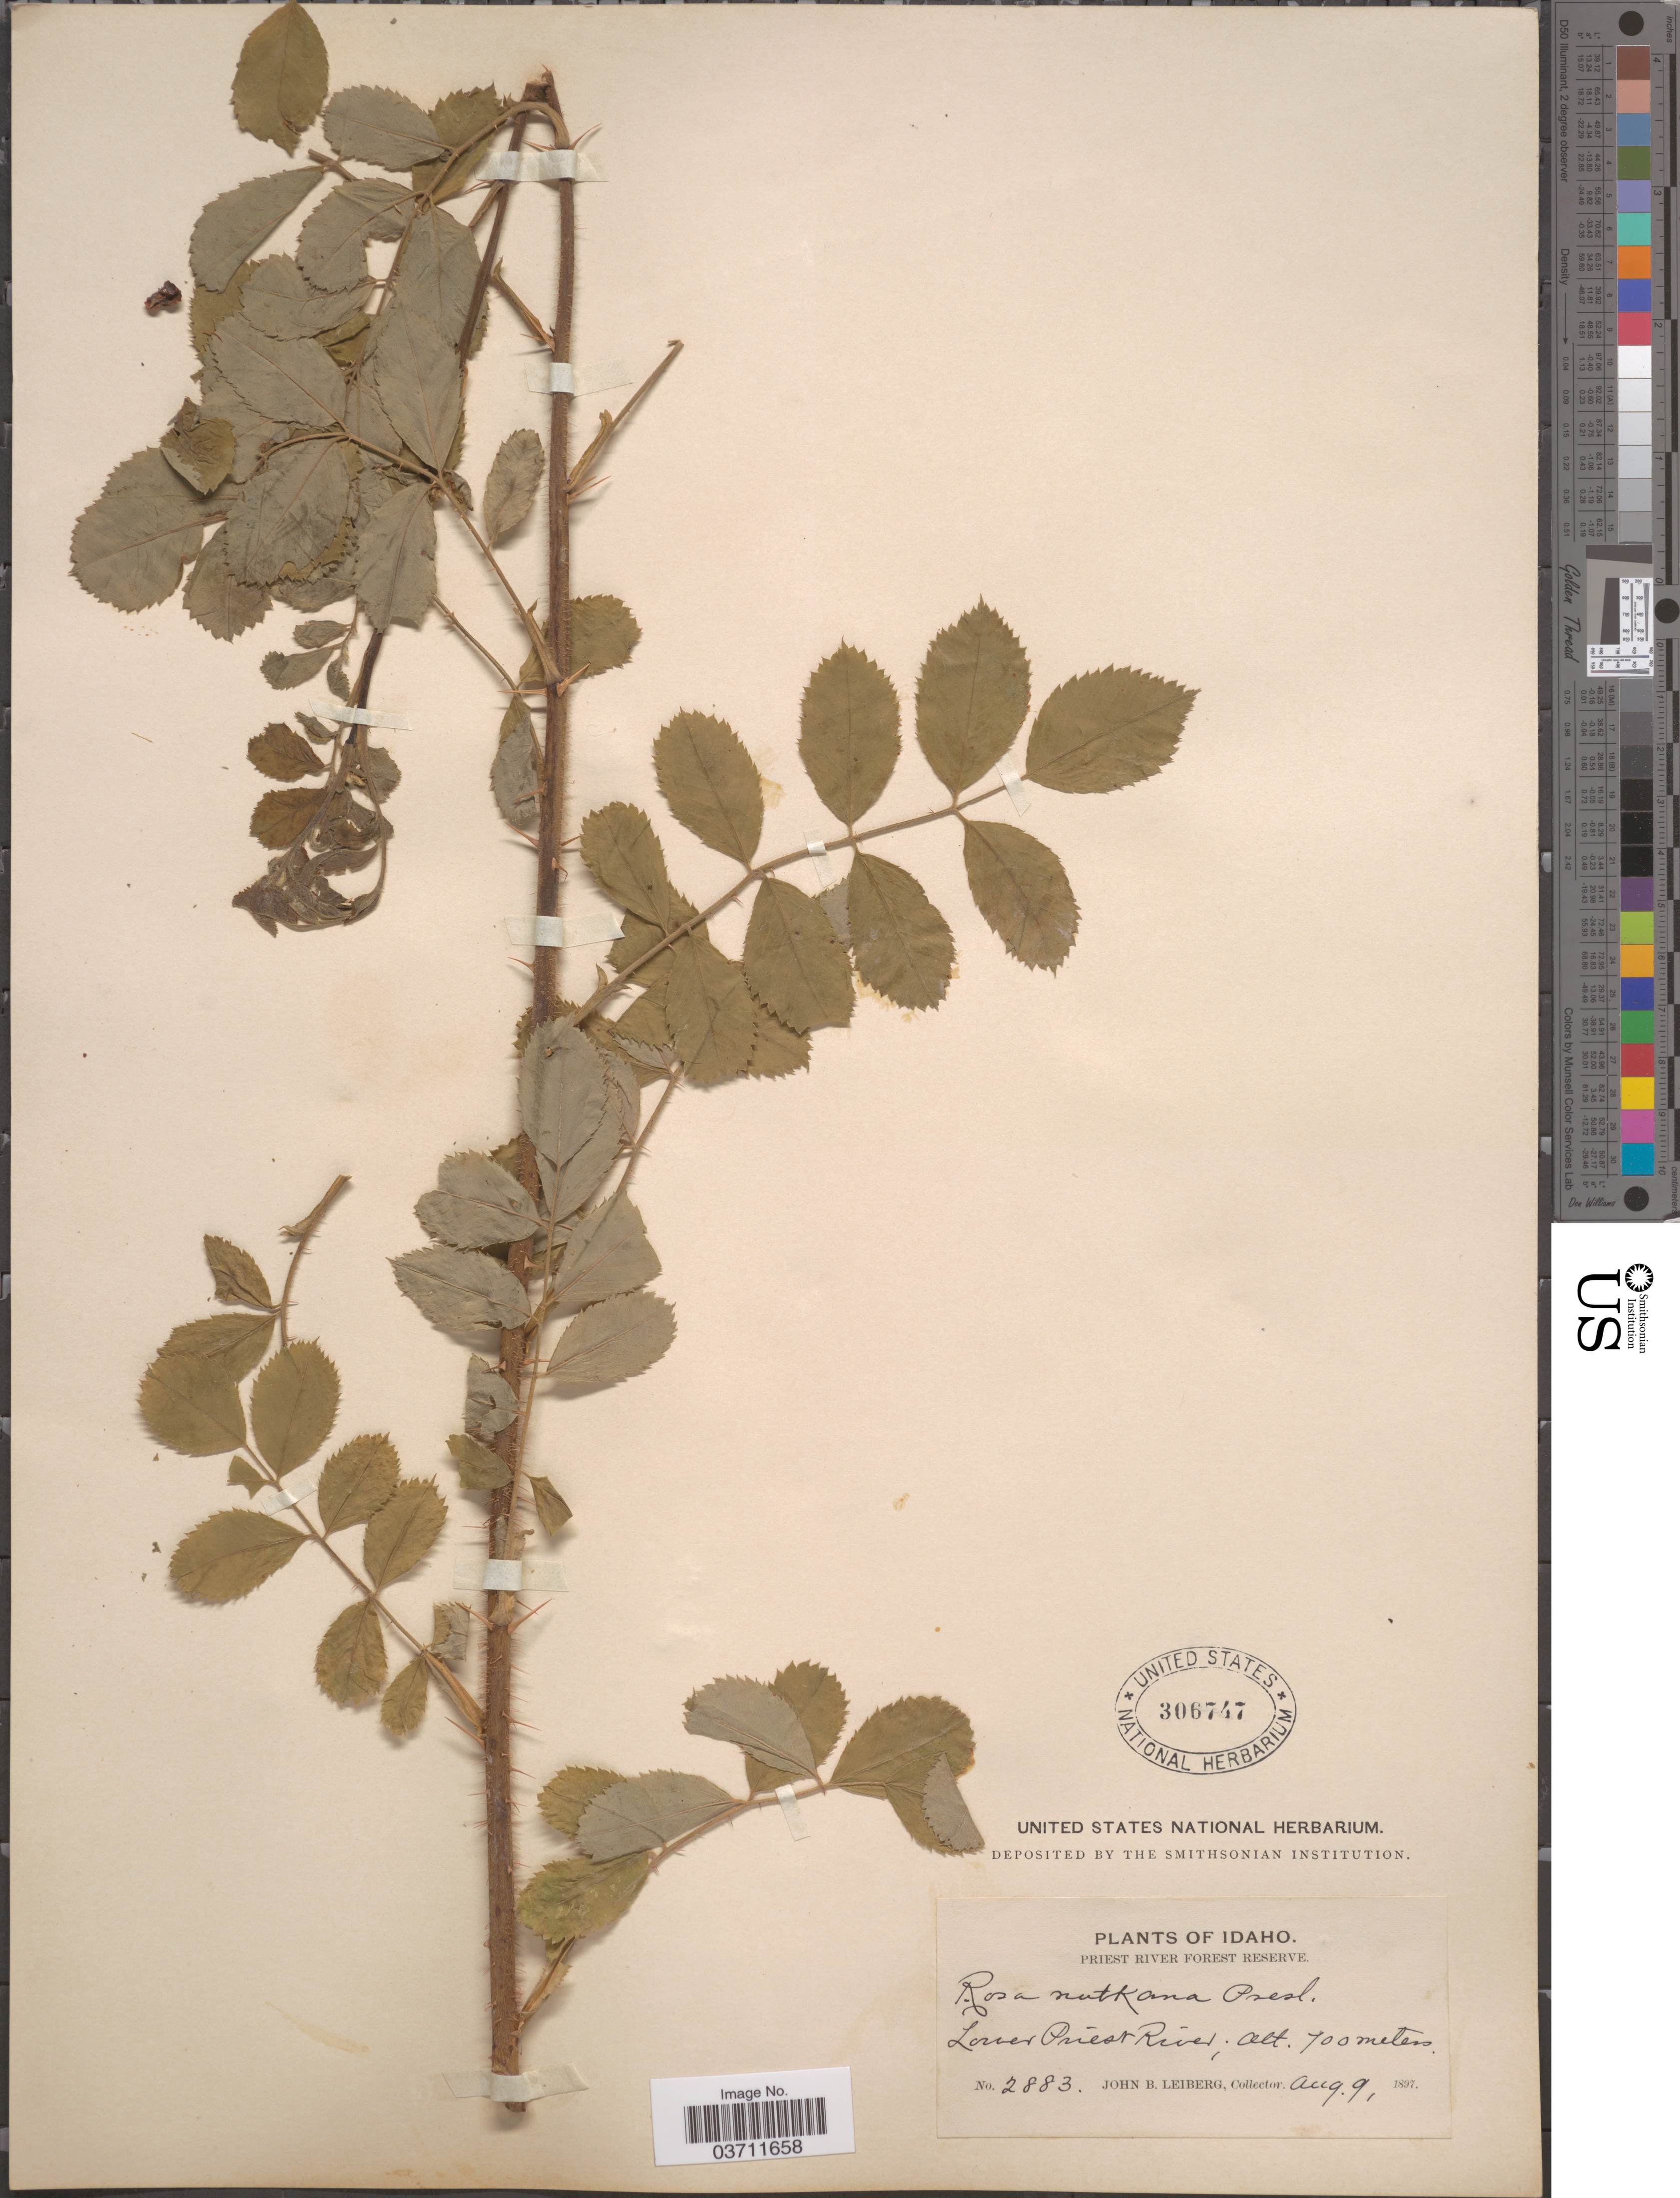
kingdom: Plantae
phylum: Tracheophyta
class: Magnoliopsida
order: Rosales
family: Rosaceae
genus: Rosa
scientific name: Rosa nutkana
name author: C. Presl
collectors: J. B. Leiberg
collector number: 2883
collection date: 1897-08-09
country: United States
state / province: Idaho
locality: Priest River Forest Reserve. Lower Priest River.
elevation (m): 700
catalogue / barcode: US 306747